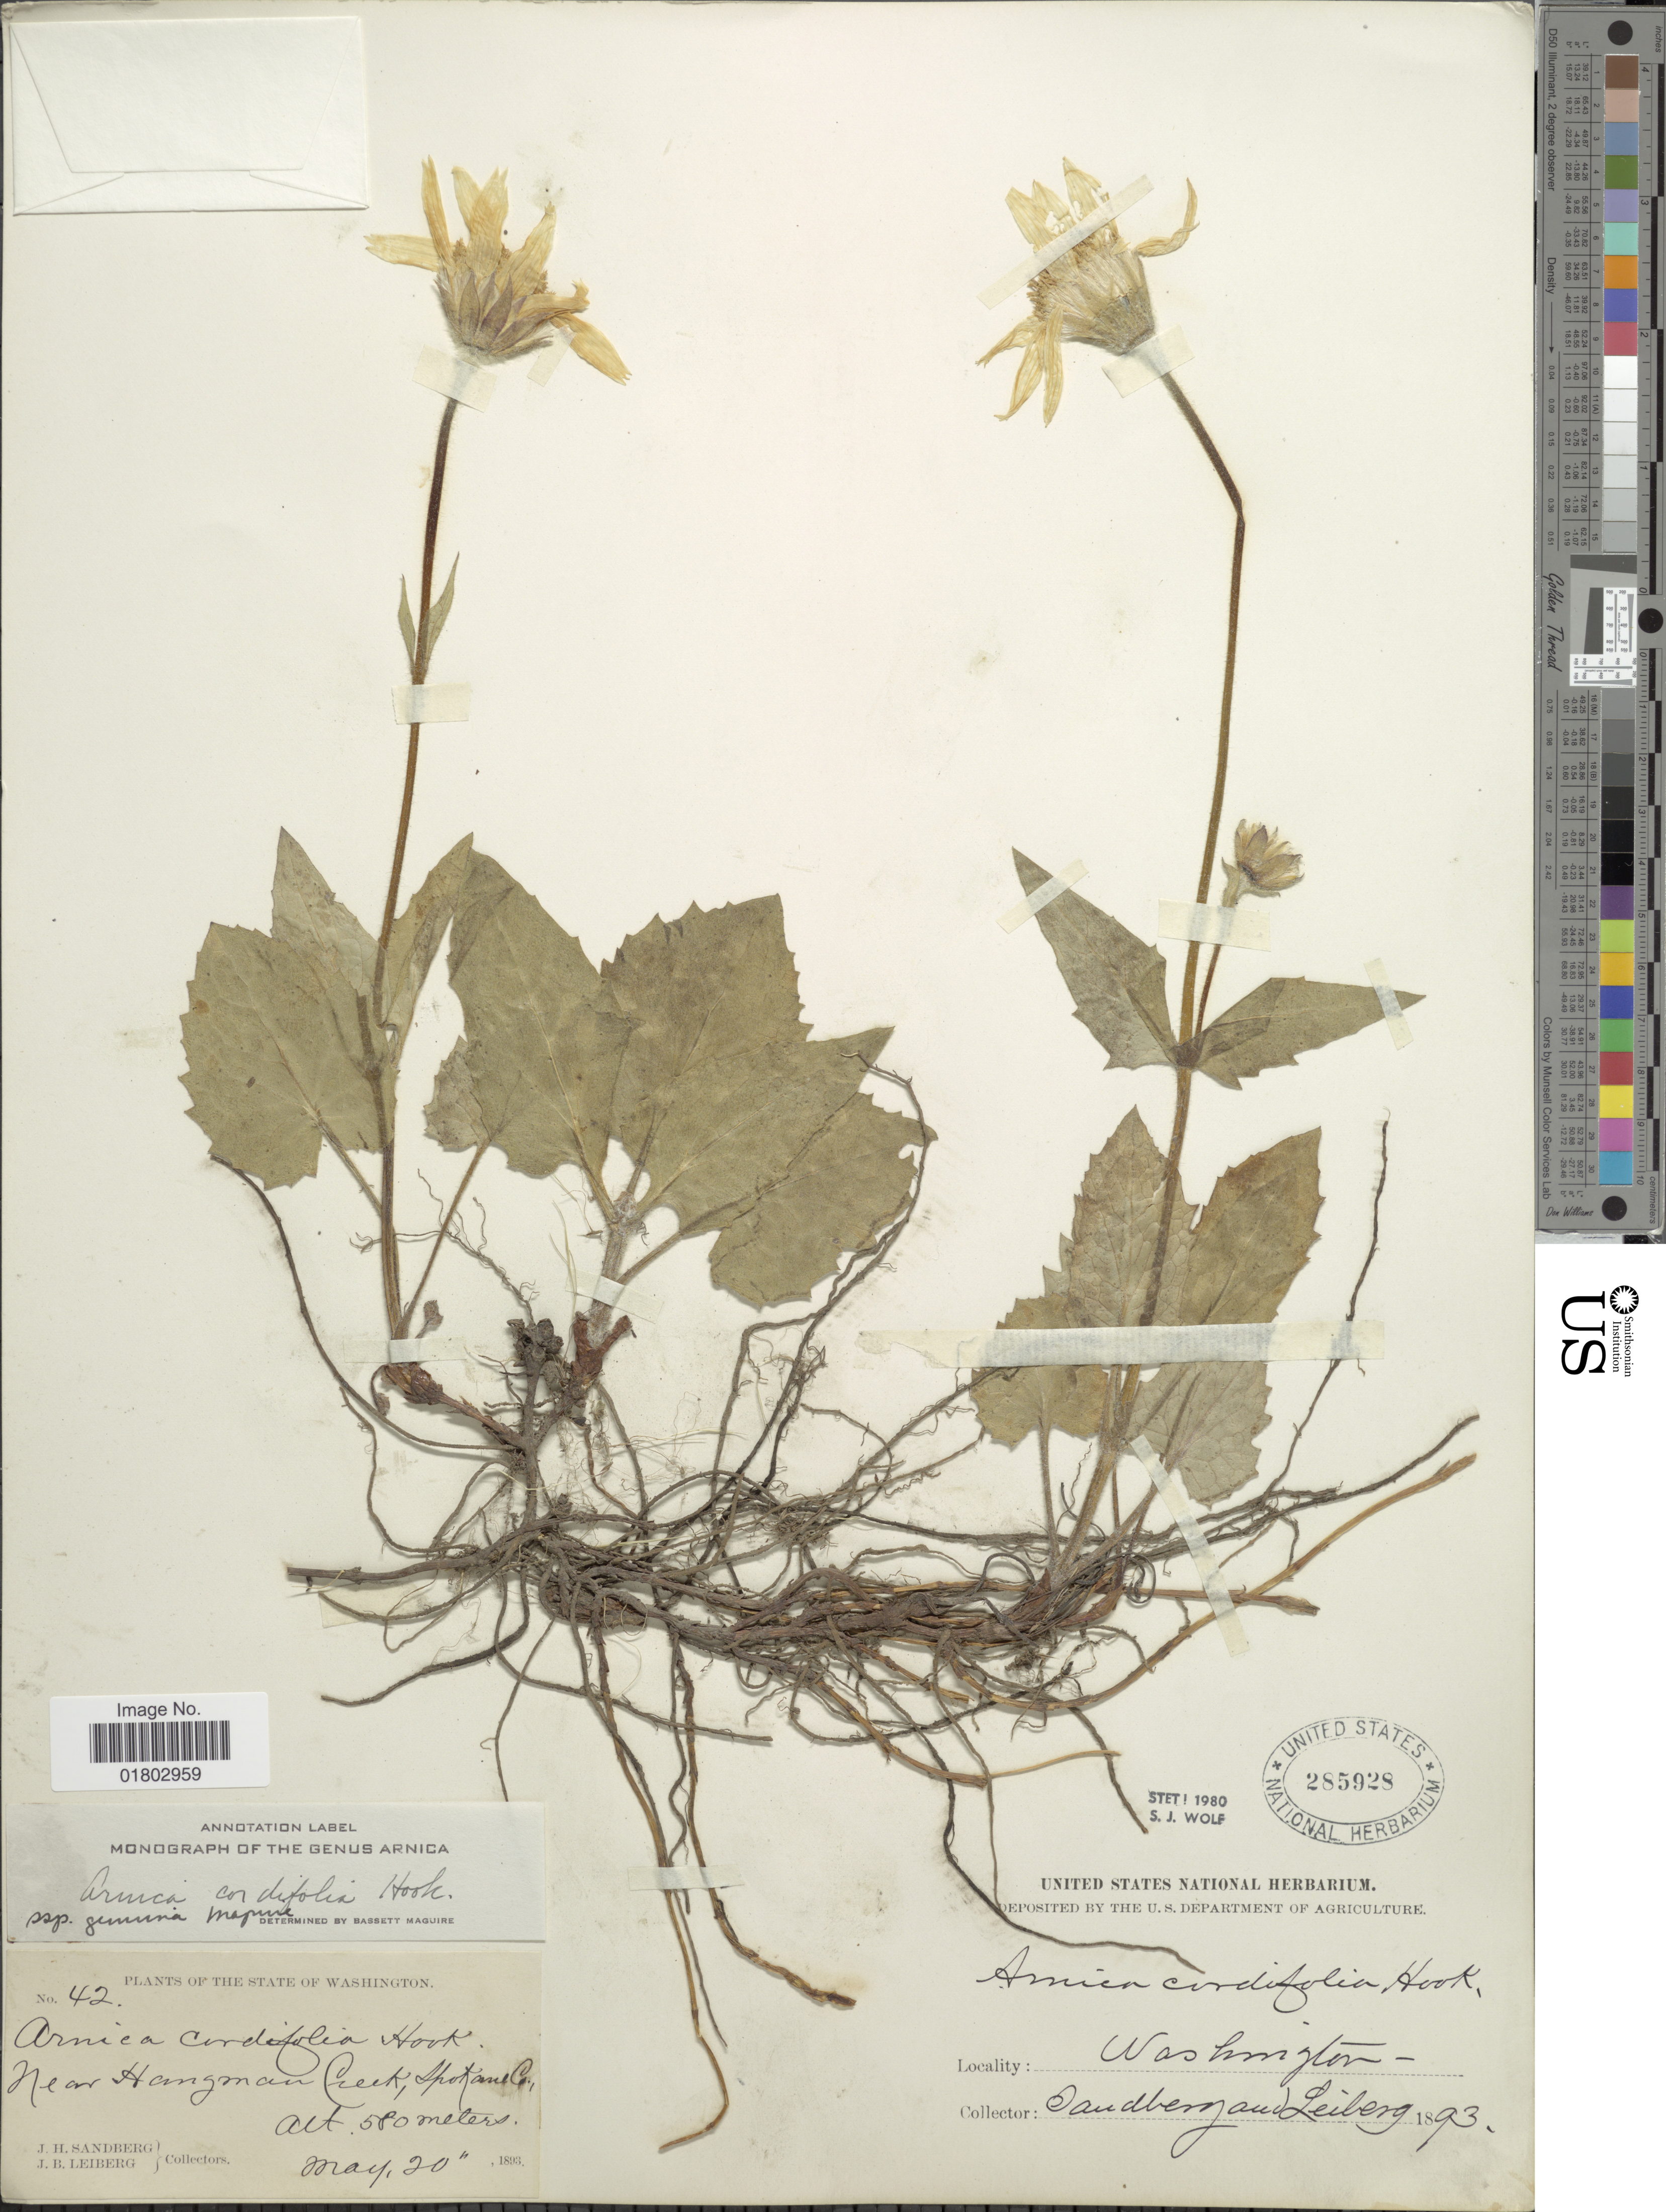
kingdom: Plantae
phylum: Tracheophyta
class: Magnoliopsida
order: Asterales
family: Asteraceae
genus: Arnica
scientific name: Arnica cordifolia subsp. genuina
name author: Maguire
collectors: J. H. Sandberg & J. B. Leiberg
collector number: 42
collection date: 1893-05-20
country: United States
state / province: Washington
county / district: Spokane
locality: Near Hangman Creek, Spokane Co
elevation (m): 580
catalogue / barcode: US 285928